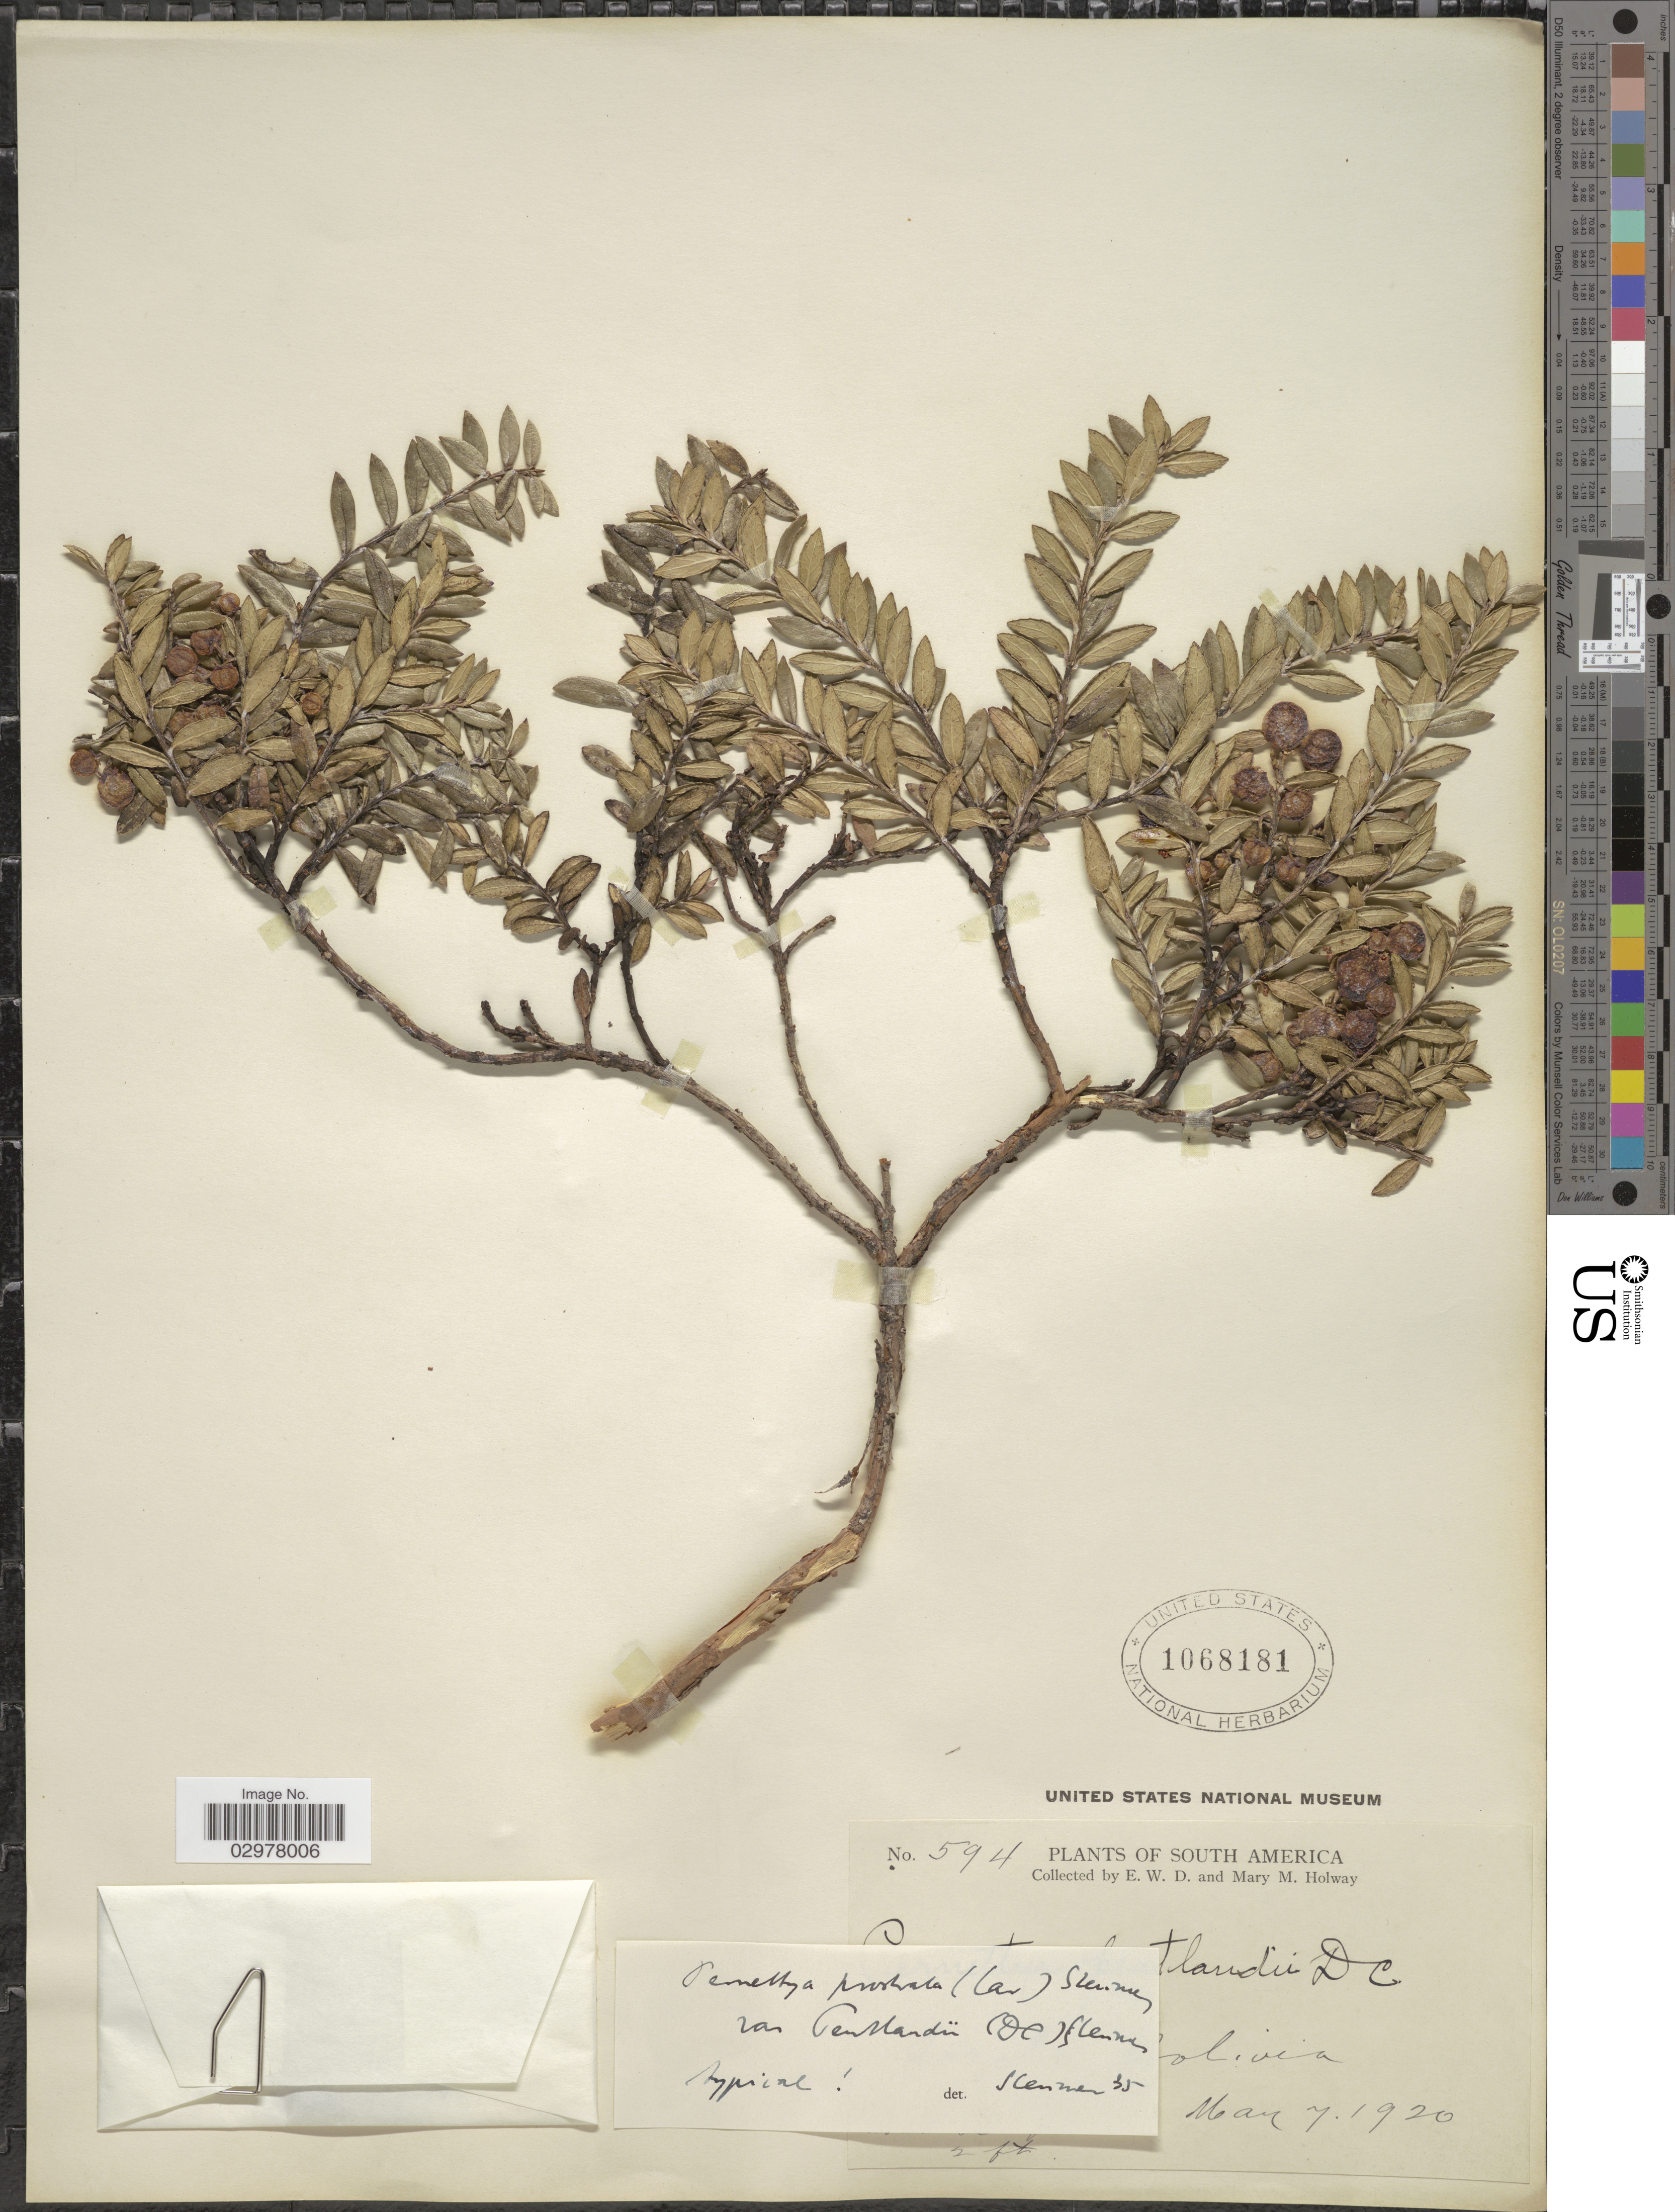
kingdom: Plantae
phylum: Tracheophyta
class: Magnoliopsida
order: Ericales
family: Ericaceae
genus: Pernettya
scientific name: Pernettya prostrata var. pentlandii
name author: (DC.) Sleumer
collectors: E. W. D. Holway & M. M. Holway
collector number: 594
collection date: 1920-03-07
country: Bolivia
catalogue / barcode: US 1068181